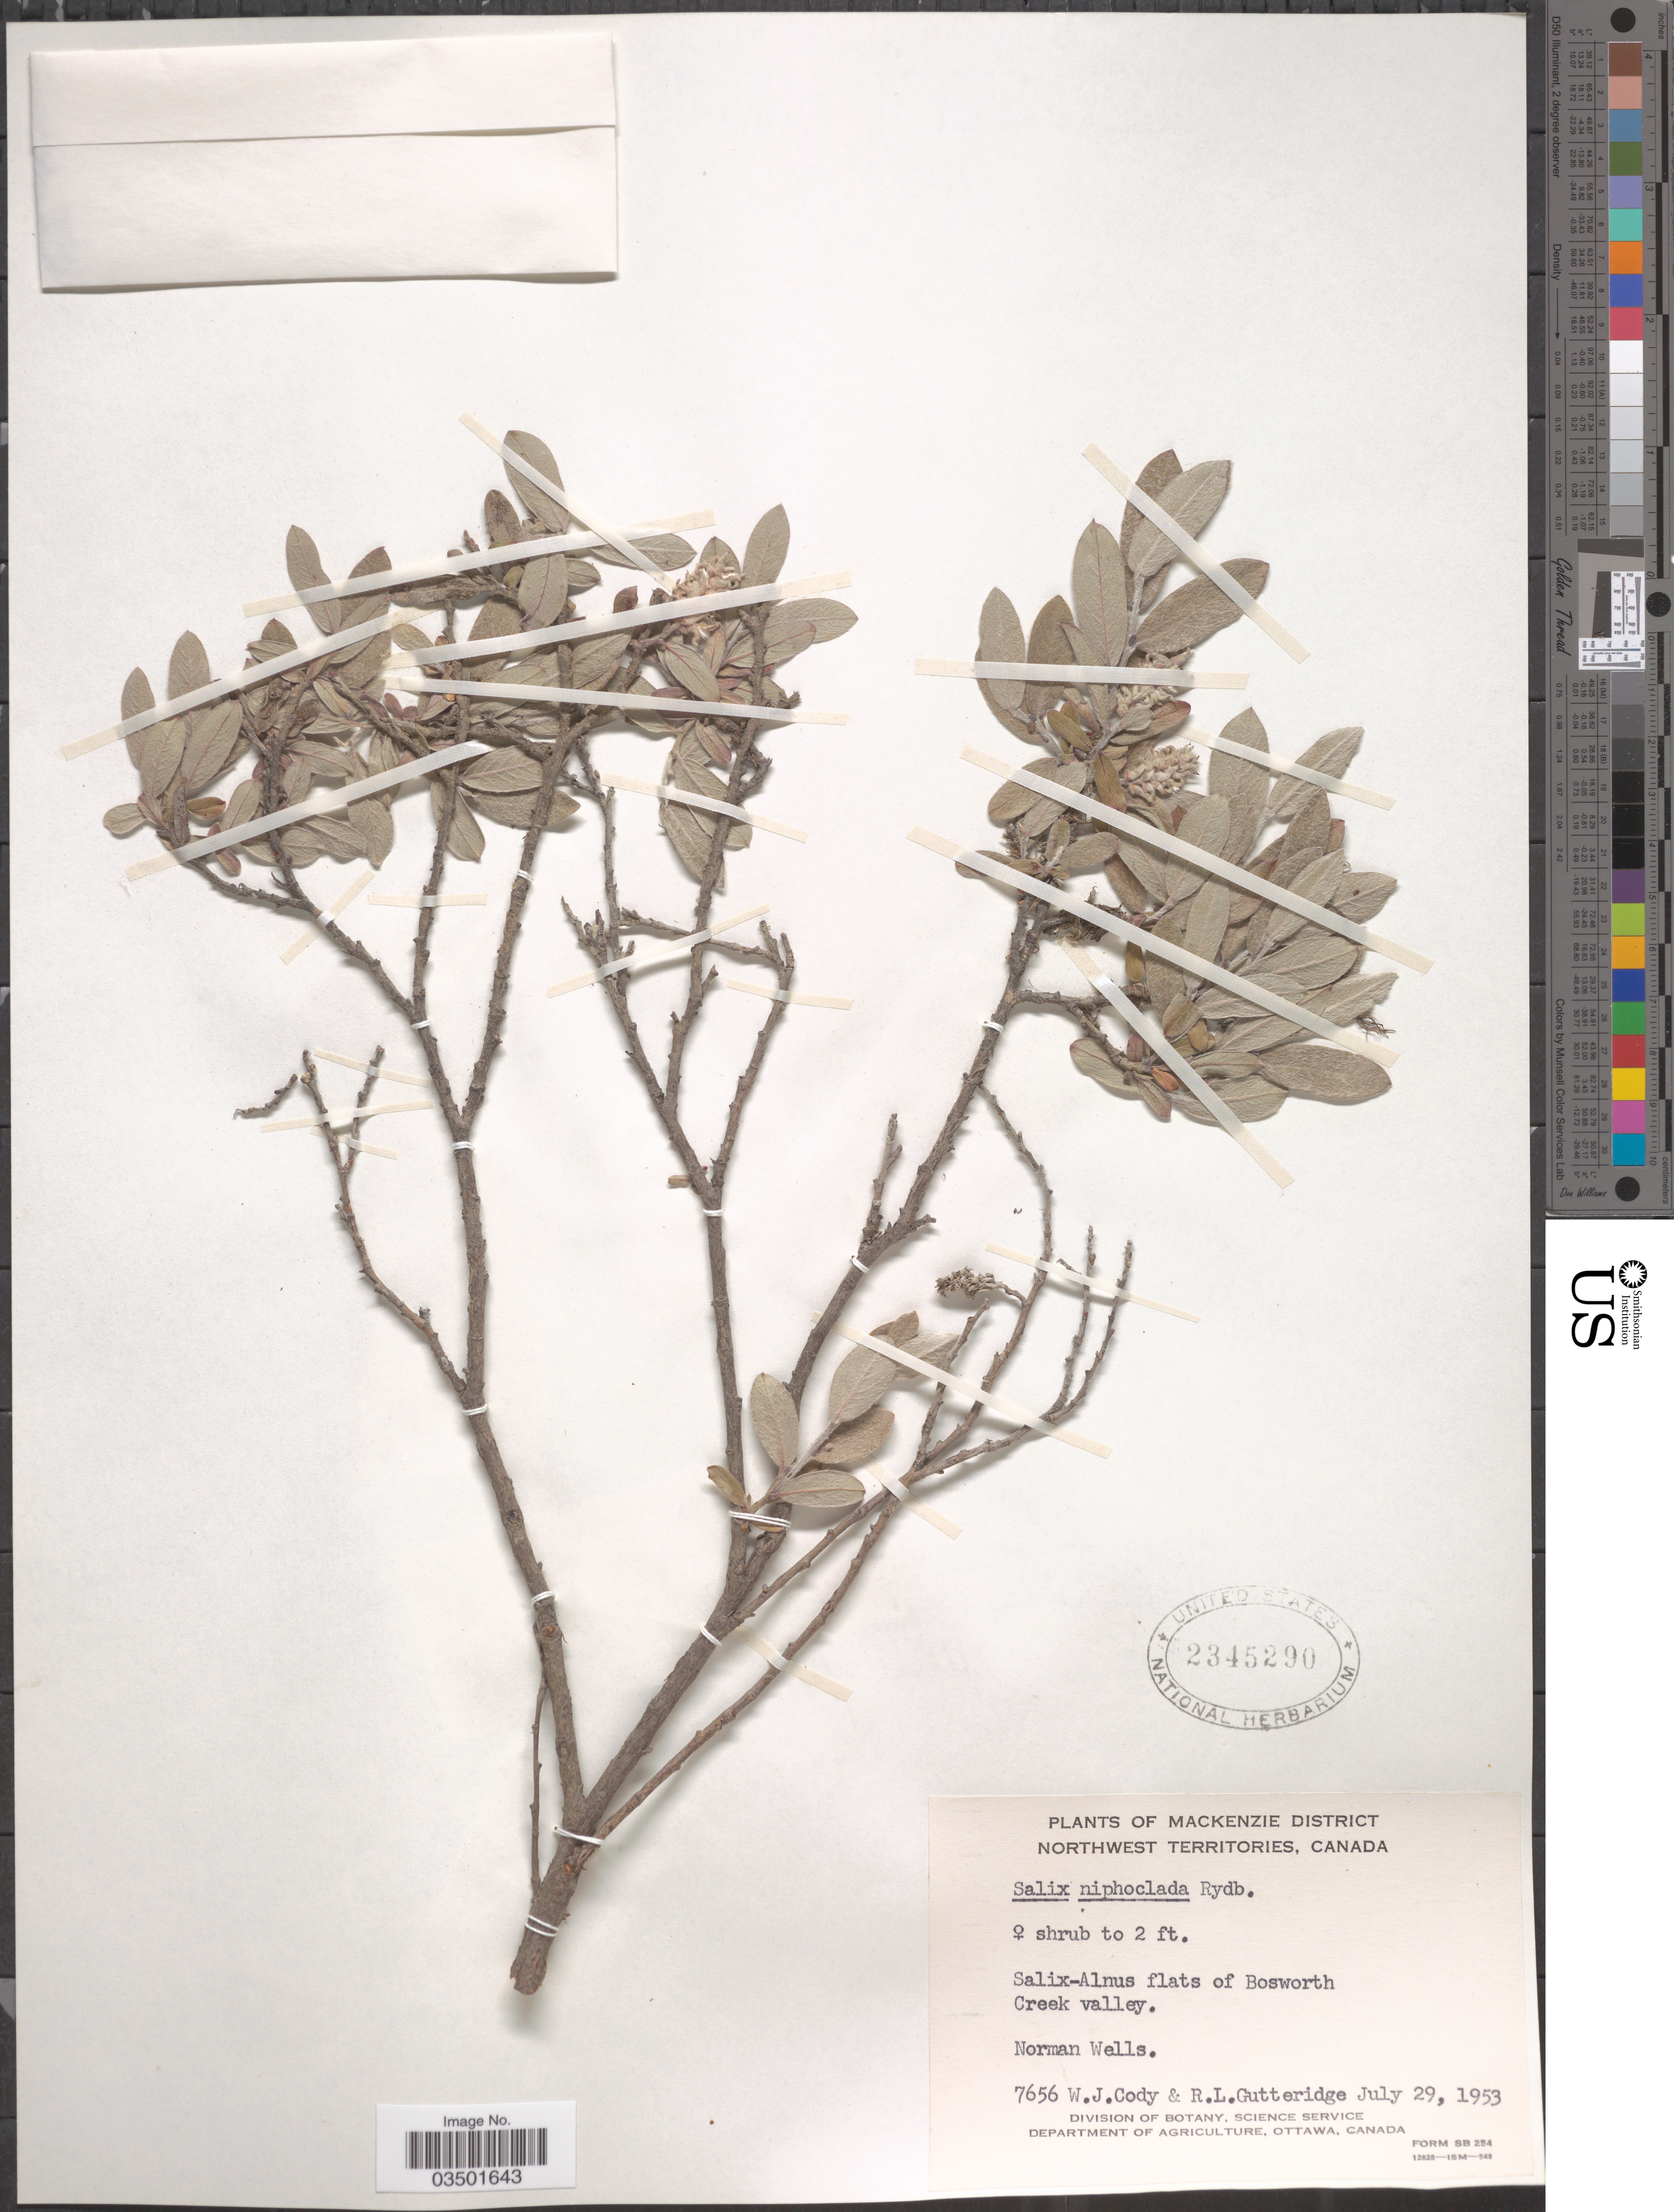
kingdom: Plantae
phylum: Tracheophyta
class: Magnoliopsida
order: Malpighiales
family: Salicaceae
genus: Salix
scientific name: Salix niphoclada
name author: Rydb.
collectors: W. Cody & R. Gutteridge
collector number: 7656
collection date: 1953-07-29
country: Canada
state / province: Northwest Territories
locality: Mackenzie District. Salix-Alnus flats of Bosworth Creek Valley. Norman Wells.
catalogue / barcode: US 2345290